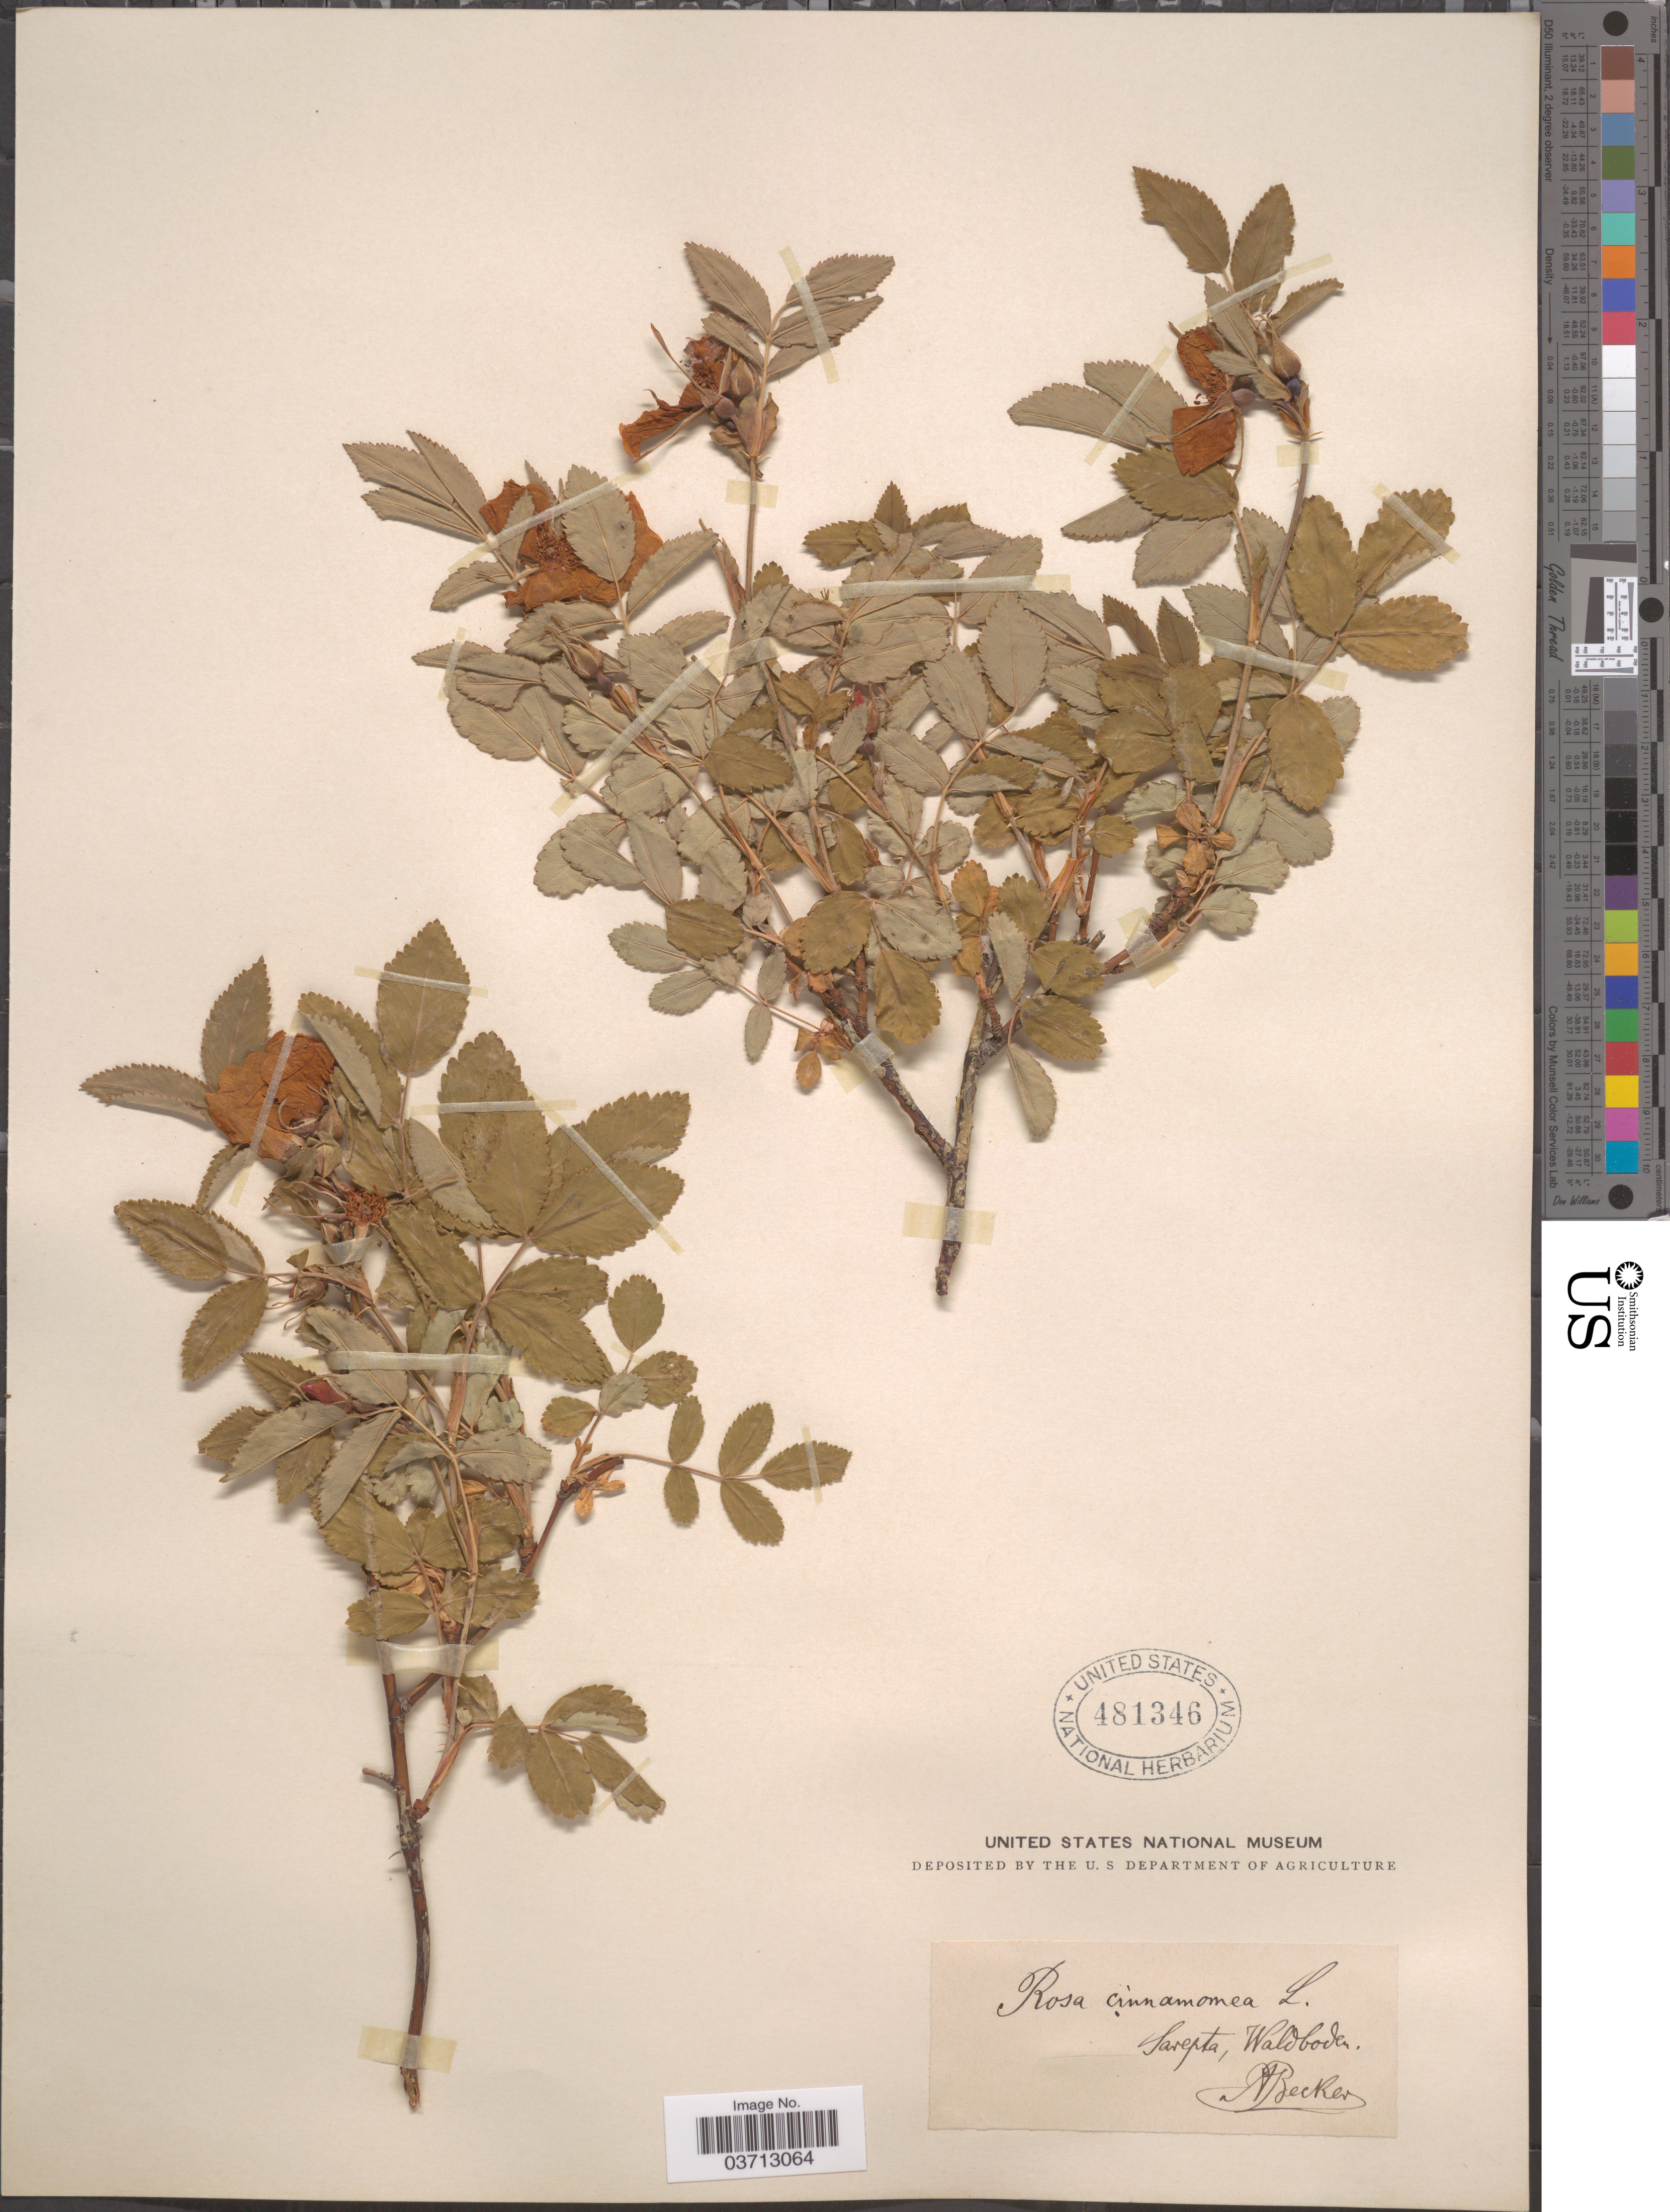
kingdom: Plantae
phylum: Tracheophyta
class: Magnoliopsida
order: Rosales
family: Rosaceae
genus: Rosa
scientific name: Rosa cinnamomea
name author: L.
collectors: A. Becker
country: Russian Federation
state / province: Volgograd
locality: Sarepta, Waldboden.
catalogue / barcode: US 481346